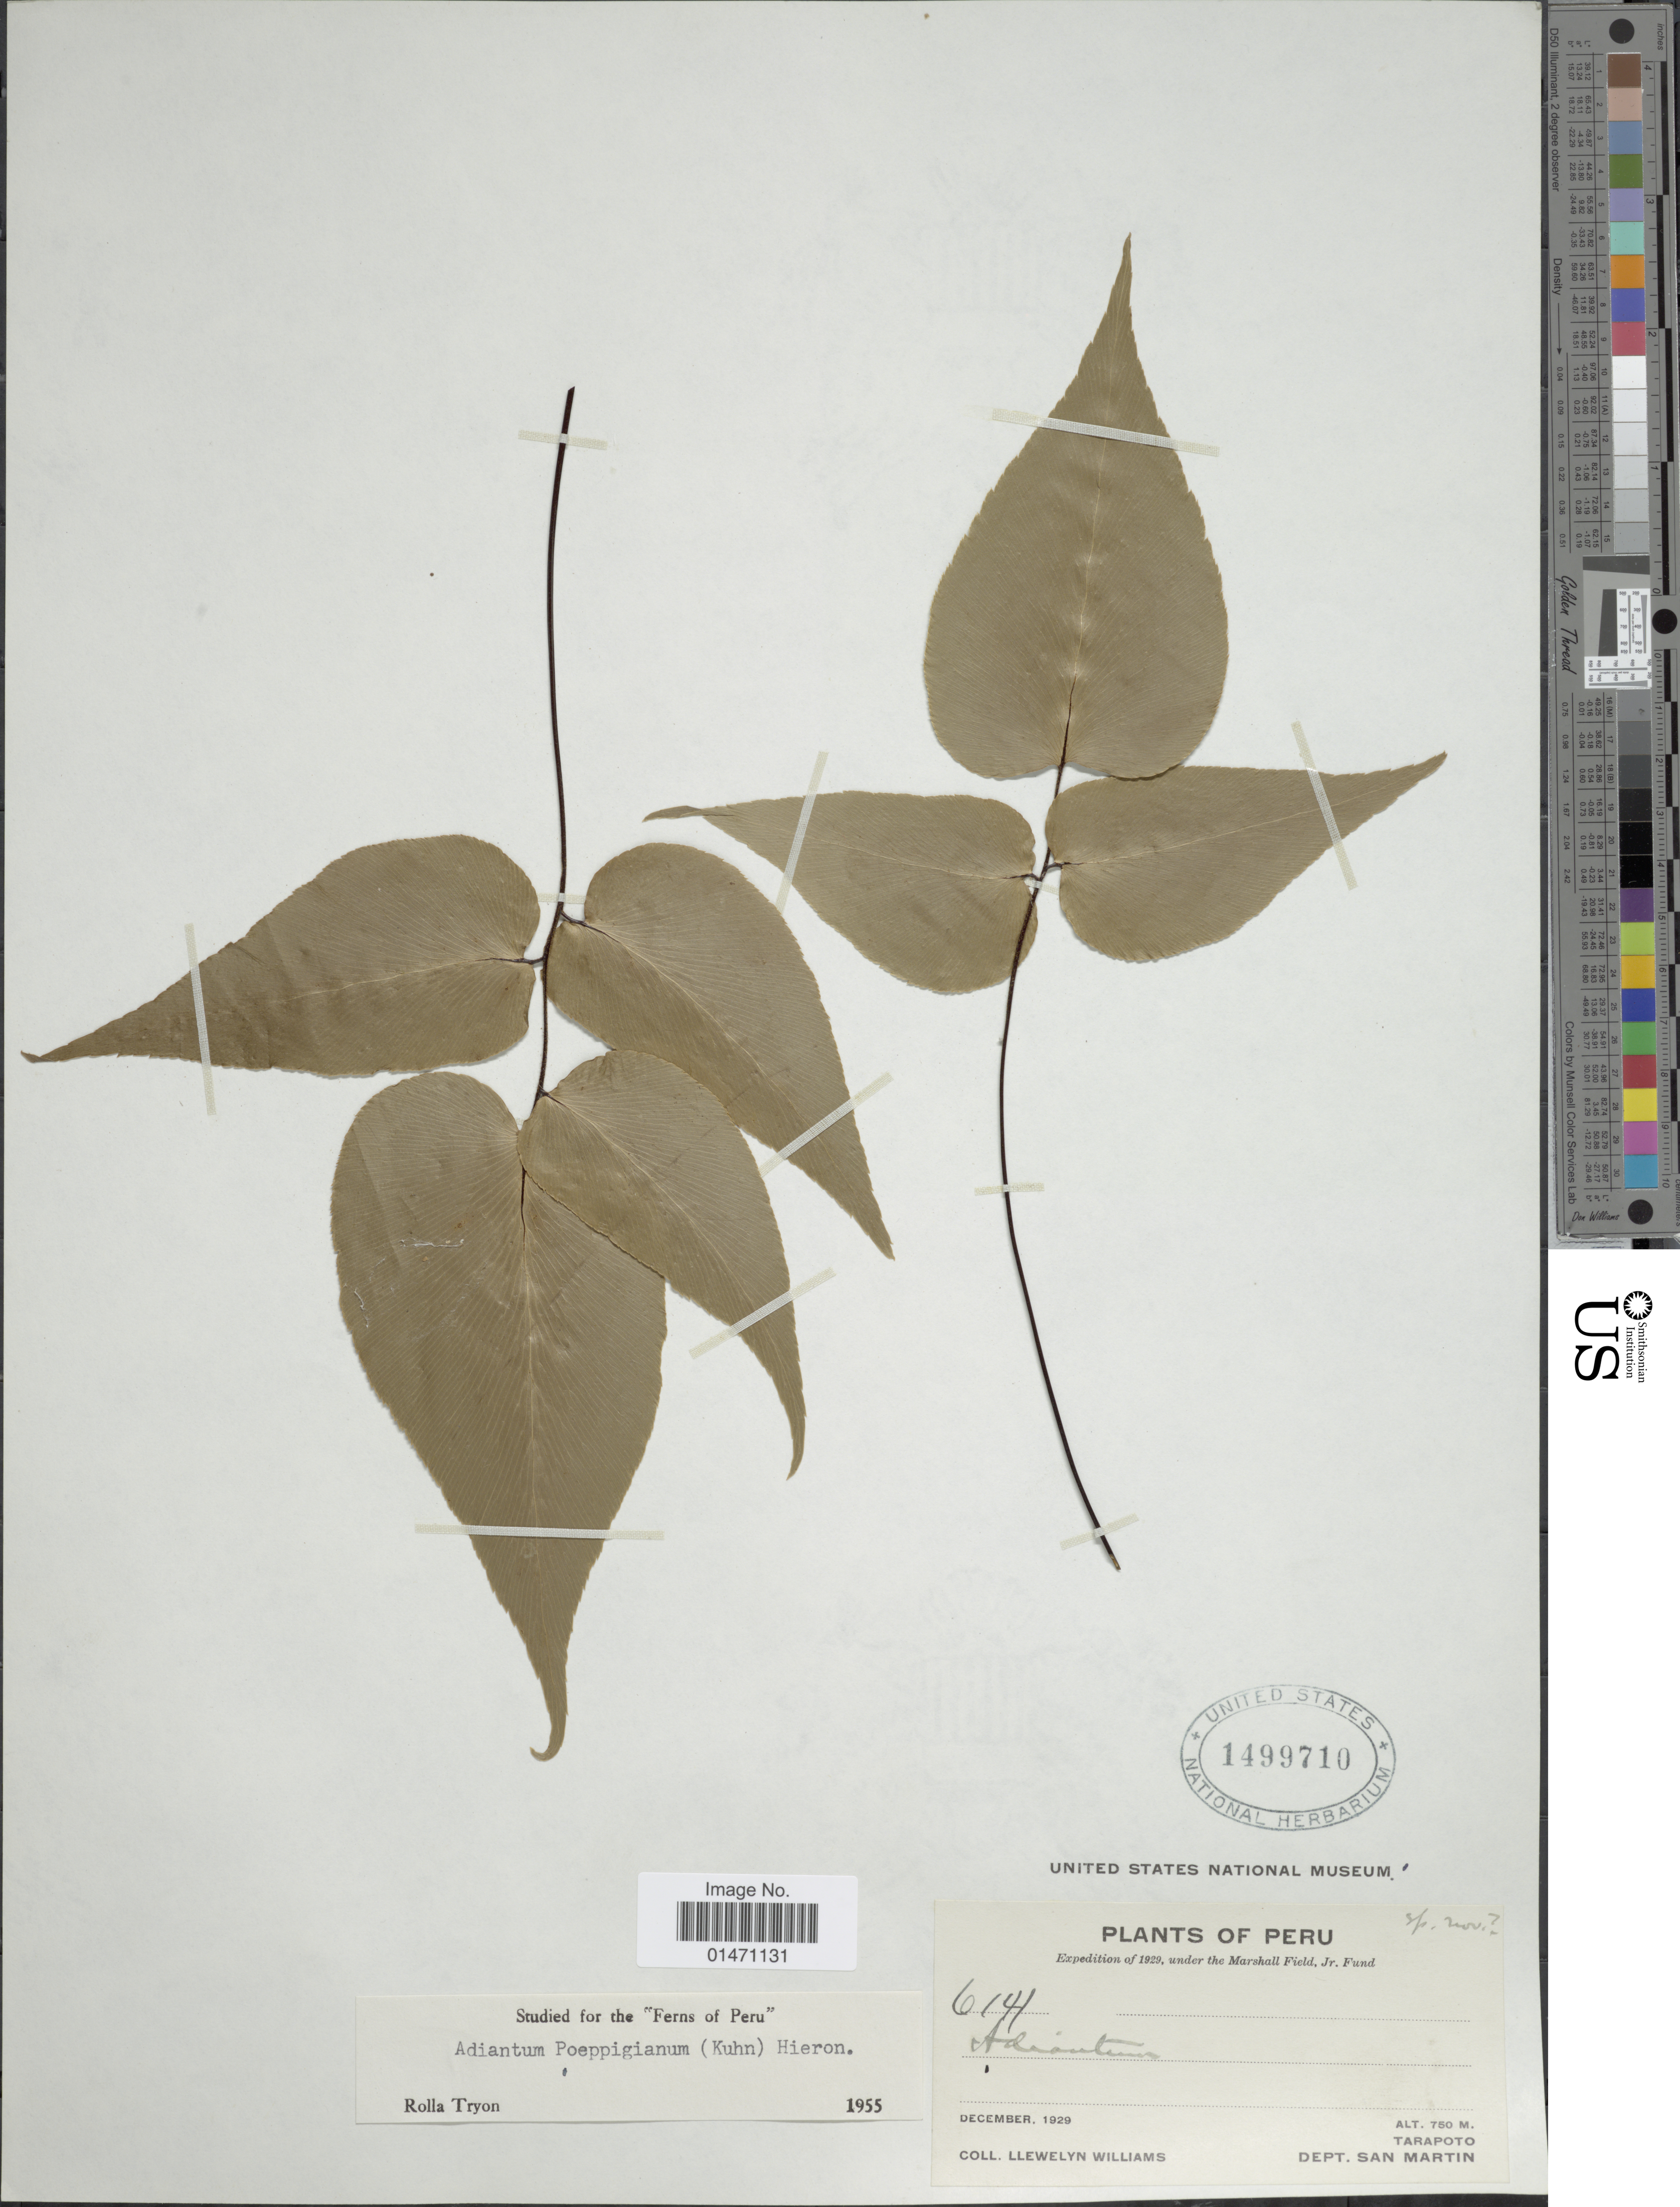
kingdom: Plantae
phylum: Tracheophyta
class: Polypodiopsida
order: Polypodiales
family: Pteridaceae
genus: Adiantum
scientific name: Adiantum poeppigianum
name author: C. Presl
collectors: Ll. Williams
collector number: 6141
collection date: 1929-12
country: Peru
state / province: San Martín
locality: Plants of Peru, Tarapoto, Dept. San Martin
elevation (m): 750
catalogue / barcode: US 1499710